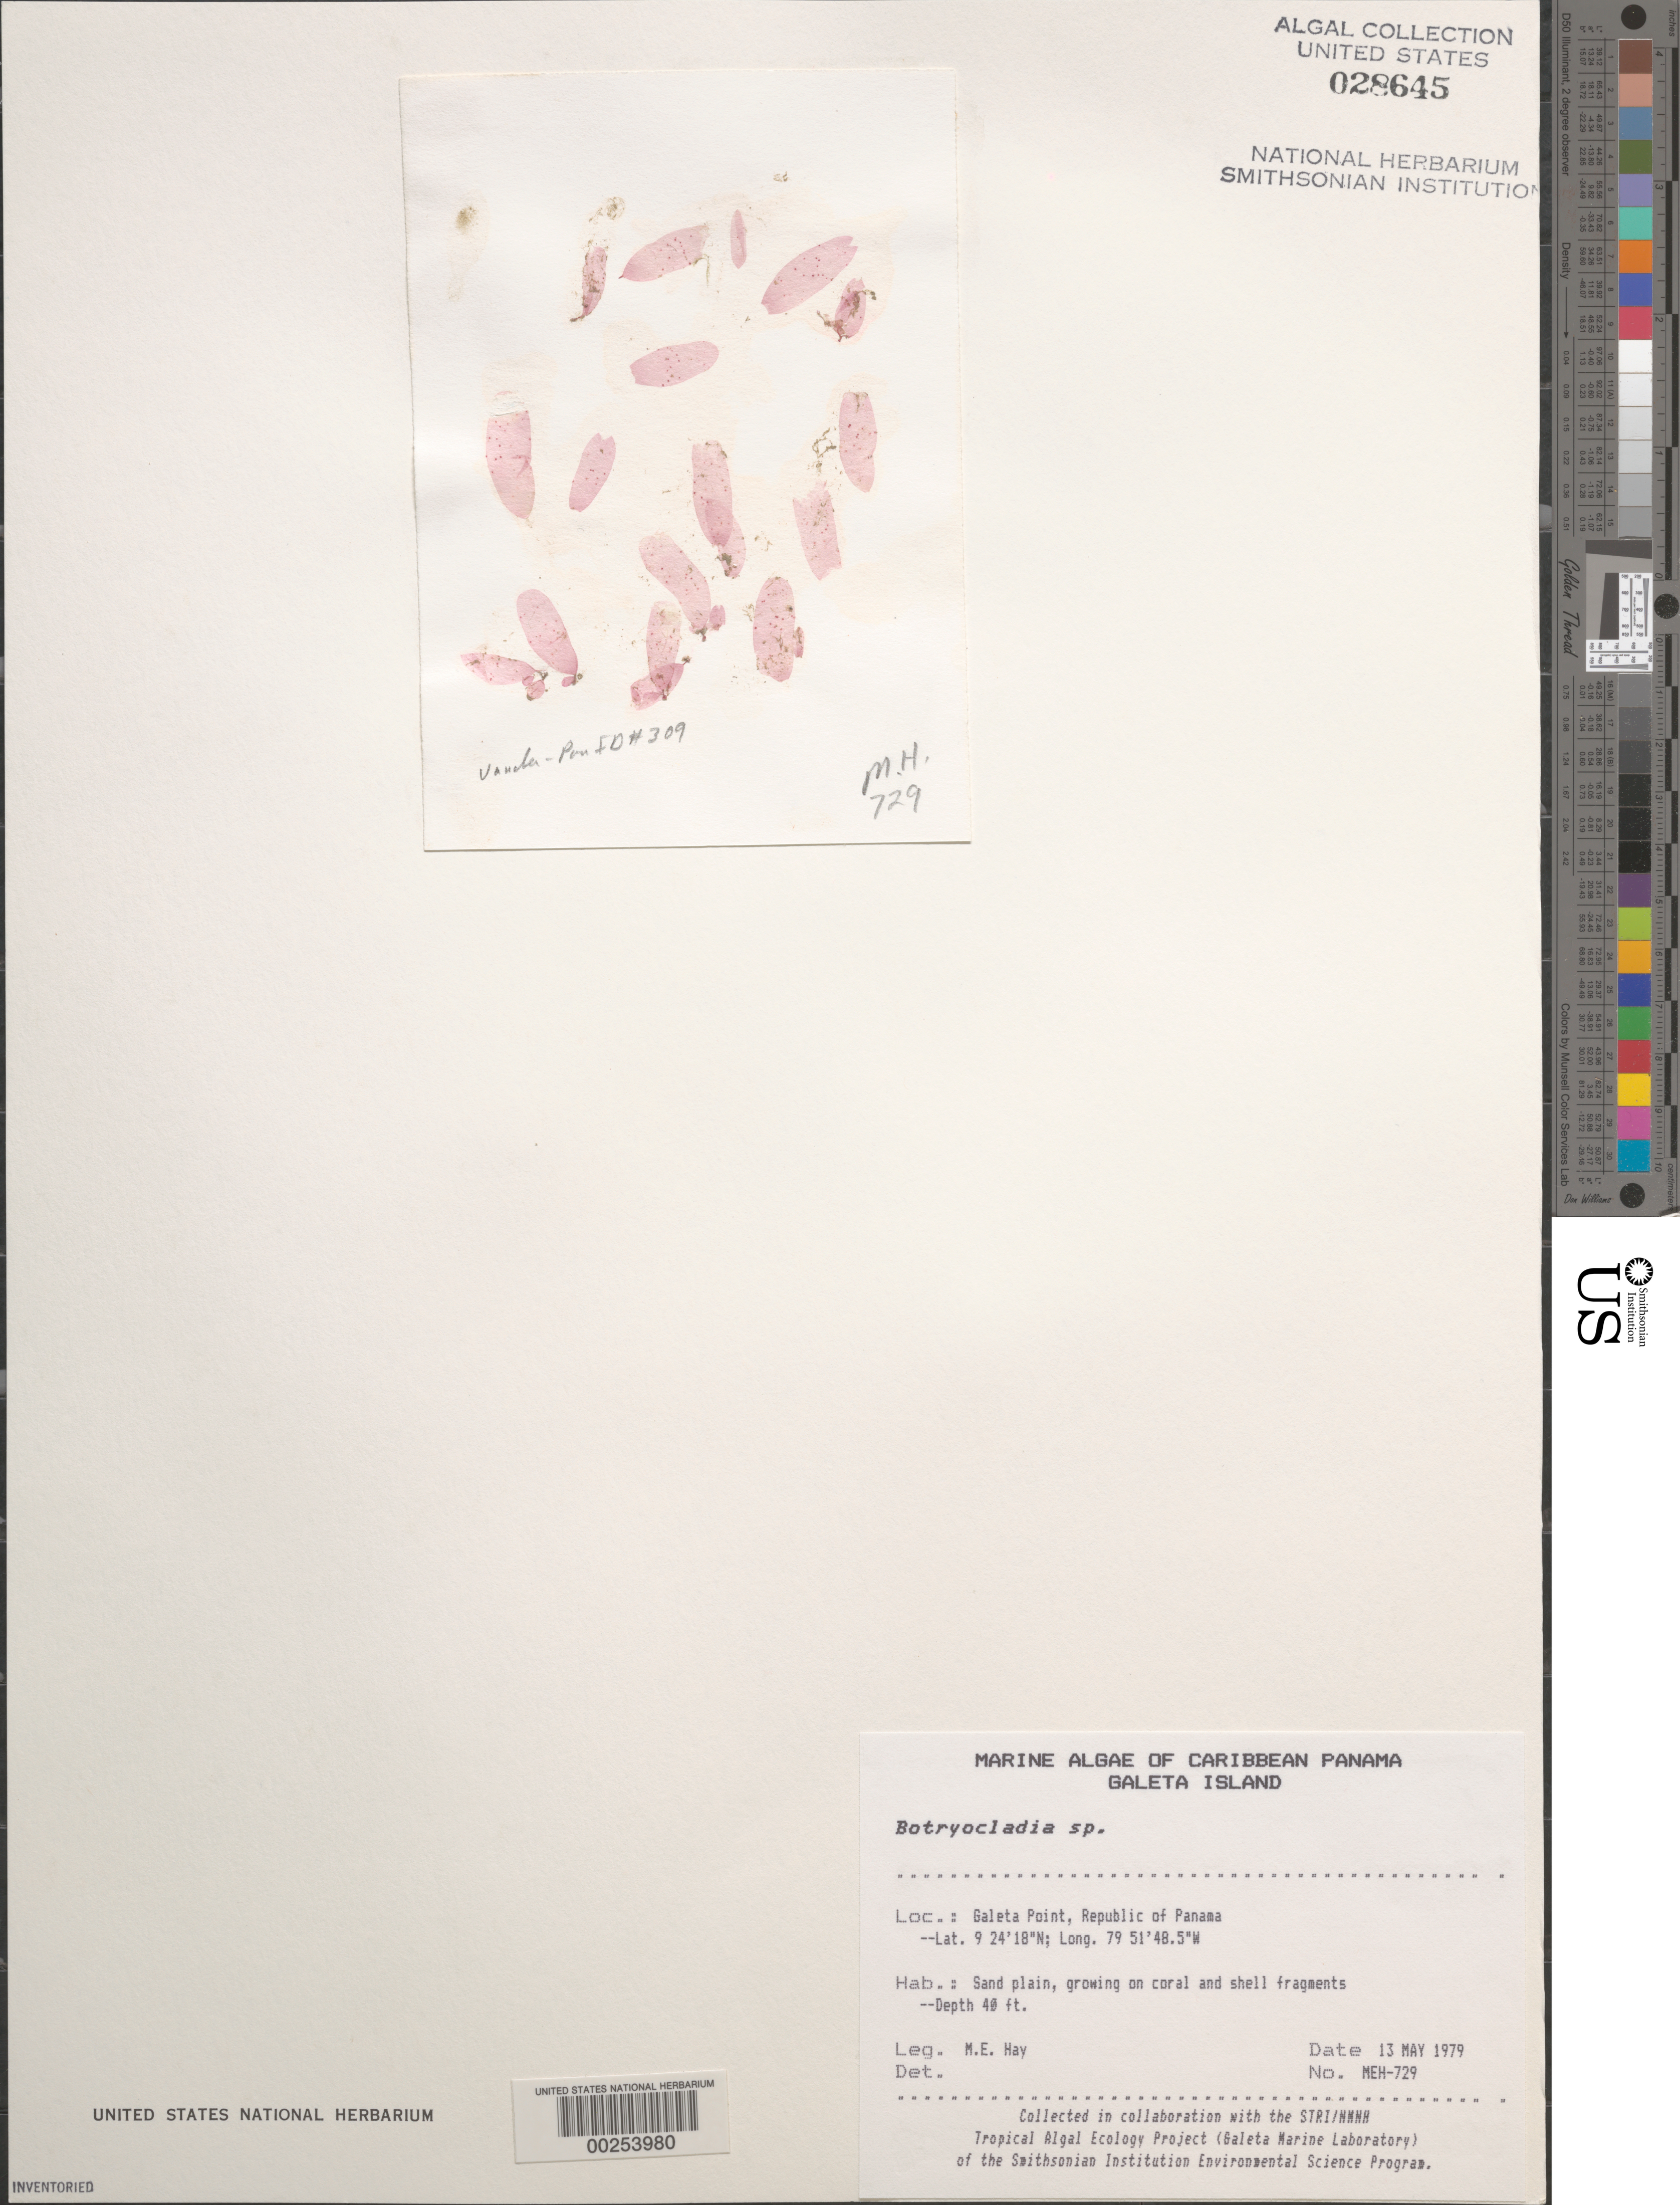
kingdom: Plantae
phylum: Rhodophyta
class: Florideophyceae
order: Rhodymeniales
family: Rhodymeniaceae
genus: Botryocladia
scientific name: Botryocladia sp.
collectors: M. E. Hay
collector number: MEH-729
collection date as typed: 13 May 1979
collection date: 1979-05-13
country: Panama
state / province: Colón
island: Galeta Island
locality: Galeta Point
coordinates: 9 24' 18" N, 79 51' 48.5" W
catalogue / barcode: US 28645